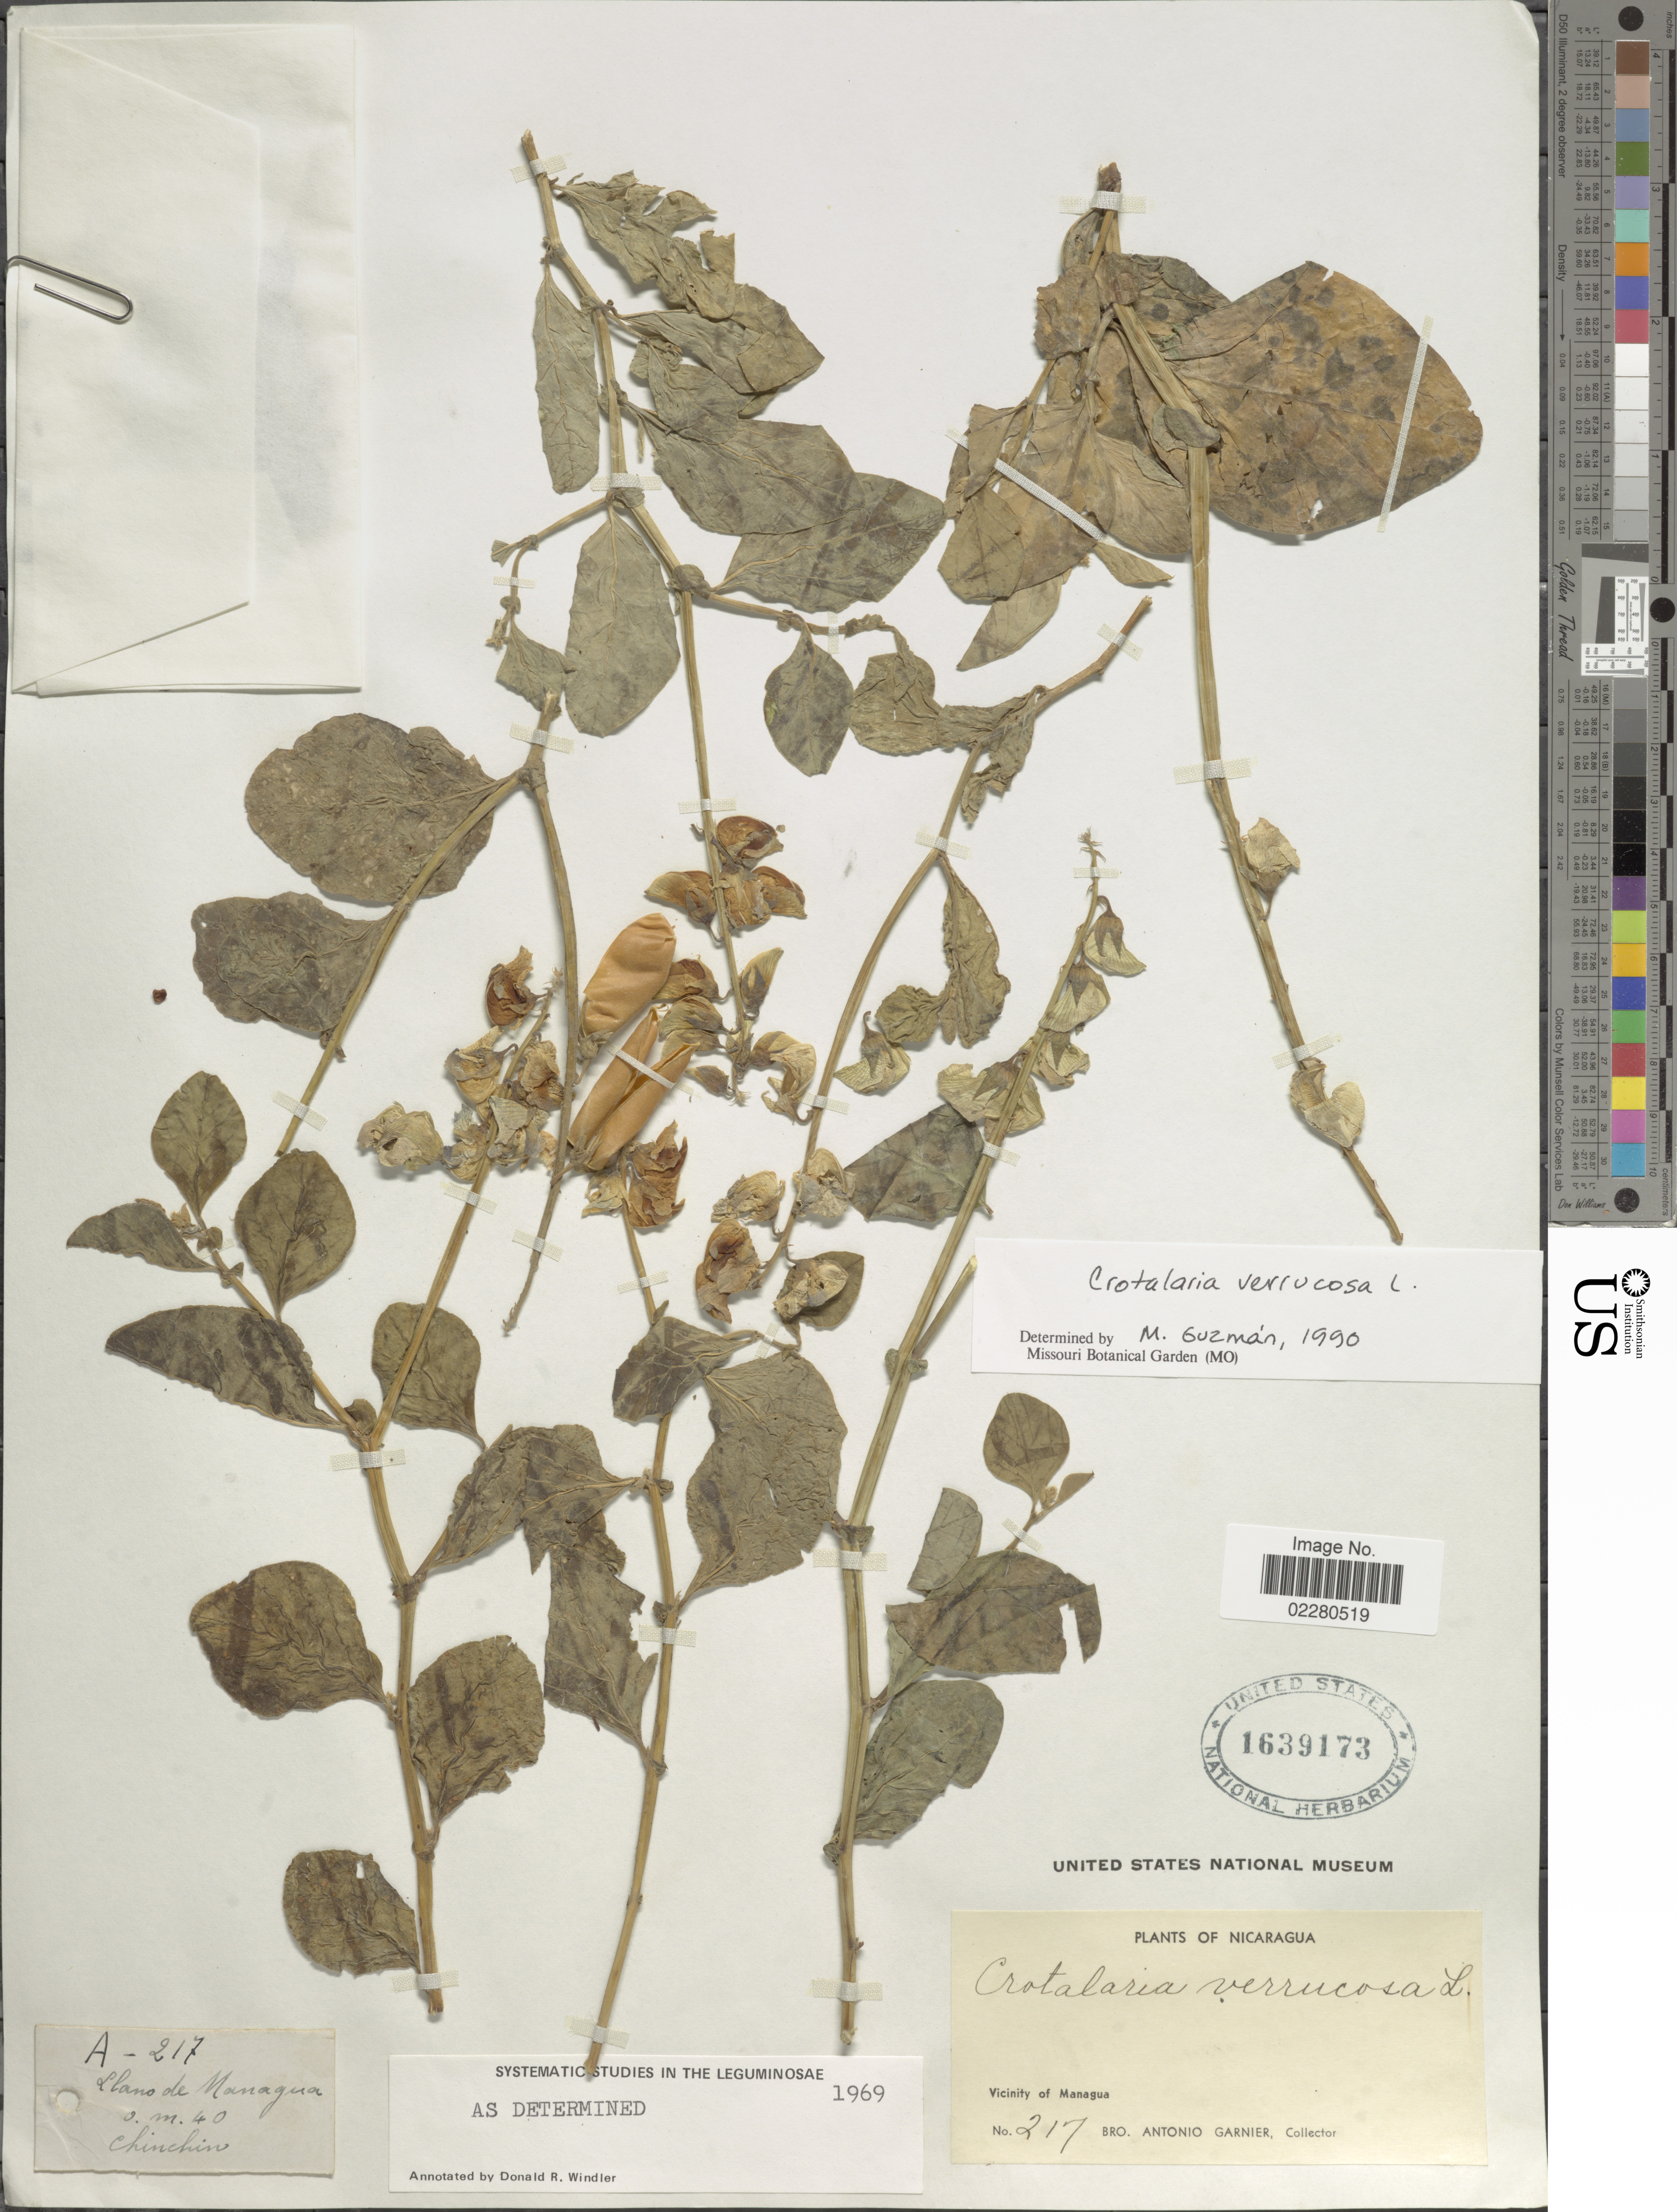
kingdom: Plantae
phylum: Tracheophyta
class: Magnoliopsida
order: Fabales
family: Fabaceae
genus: Crotalaria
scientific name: Crotalaria verrucosa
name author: L.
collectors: Bro. A. Garnier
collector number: A-217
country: Nicaragua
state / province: Managua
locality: Vicinity of Managua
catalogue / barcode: US 1639173